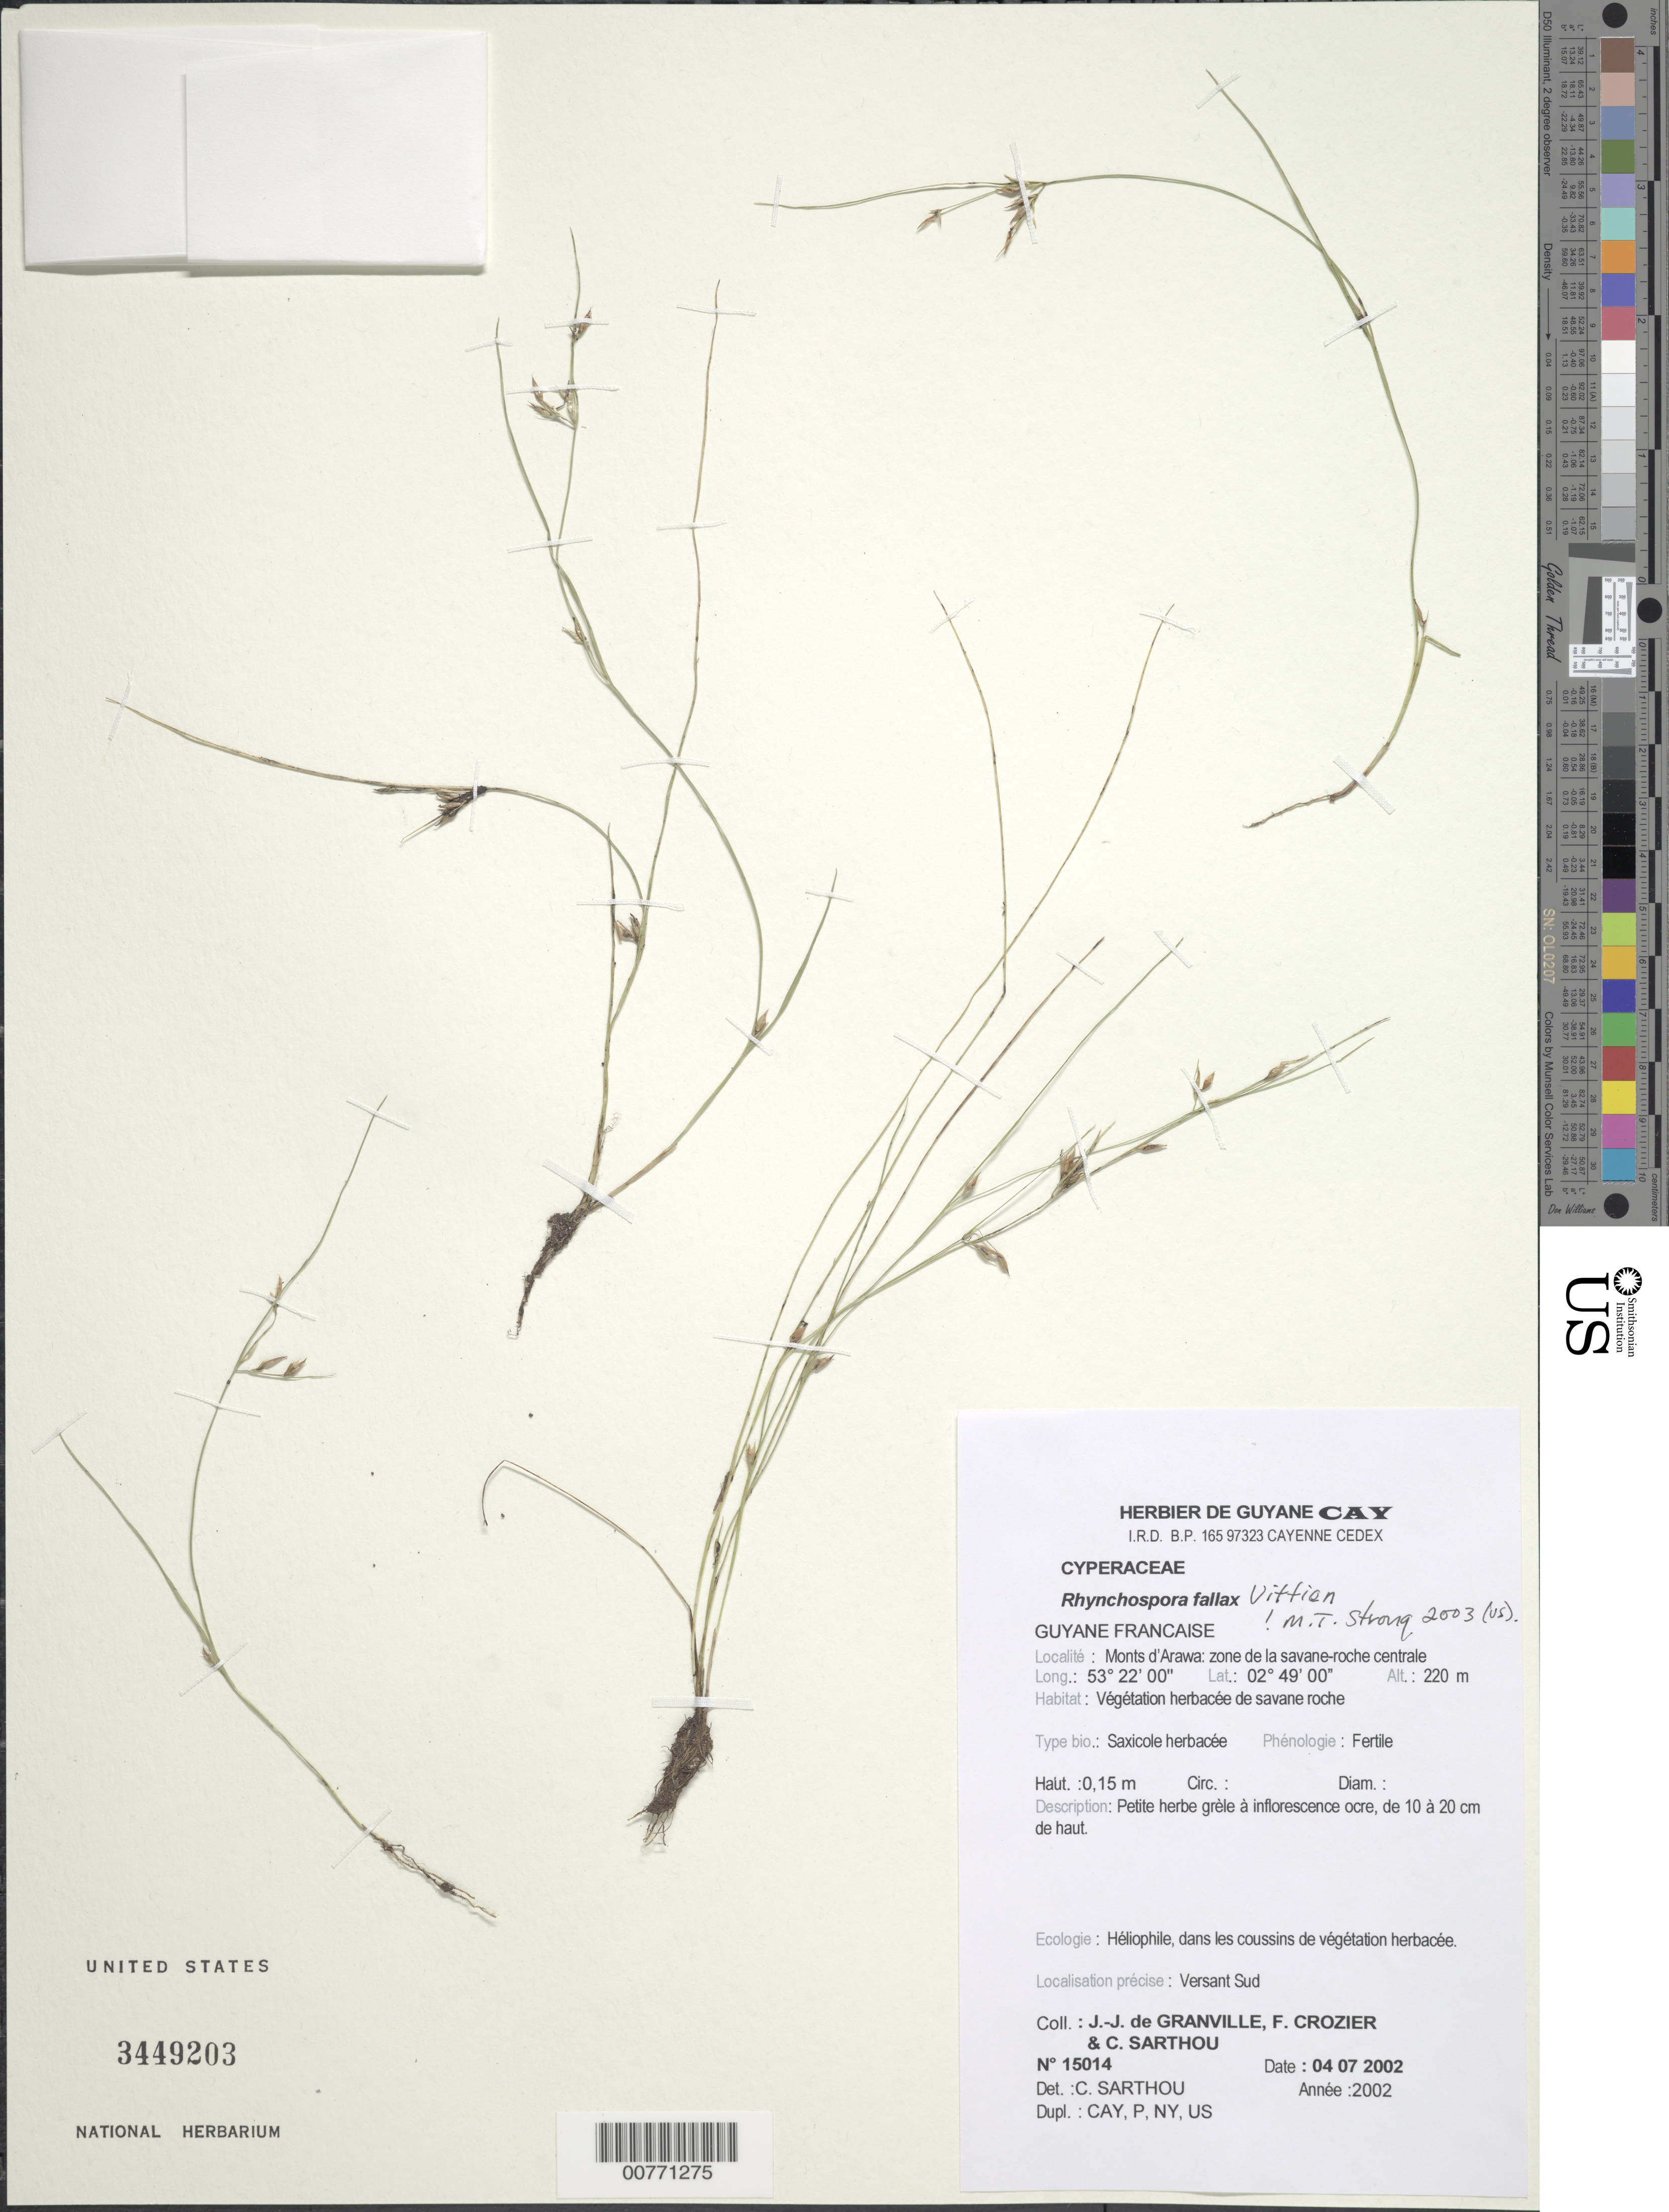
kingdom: Plantae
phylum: Tracheophyta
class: Liliopsida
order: Poales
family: Cyperaceae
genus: Rhynchospora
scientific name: Rhynchospora fallax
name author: Uittien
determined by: Strong, M. T., (US), Smithsonian Institution - National Museum of Natural History (UNITED STATES)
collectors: J.-J. de Granville, F. Crozier & C. Sarthou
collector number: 15014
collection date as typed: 4-Jul-02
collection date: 2002-07-04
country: French Guiana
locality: Monts d'Arawa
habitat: Vegetation herbacée de savane roche; heliophile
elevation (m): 220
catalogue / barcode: US 3449203